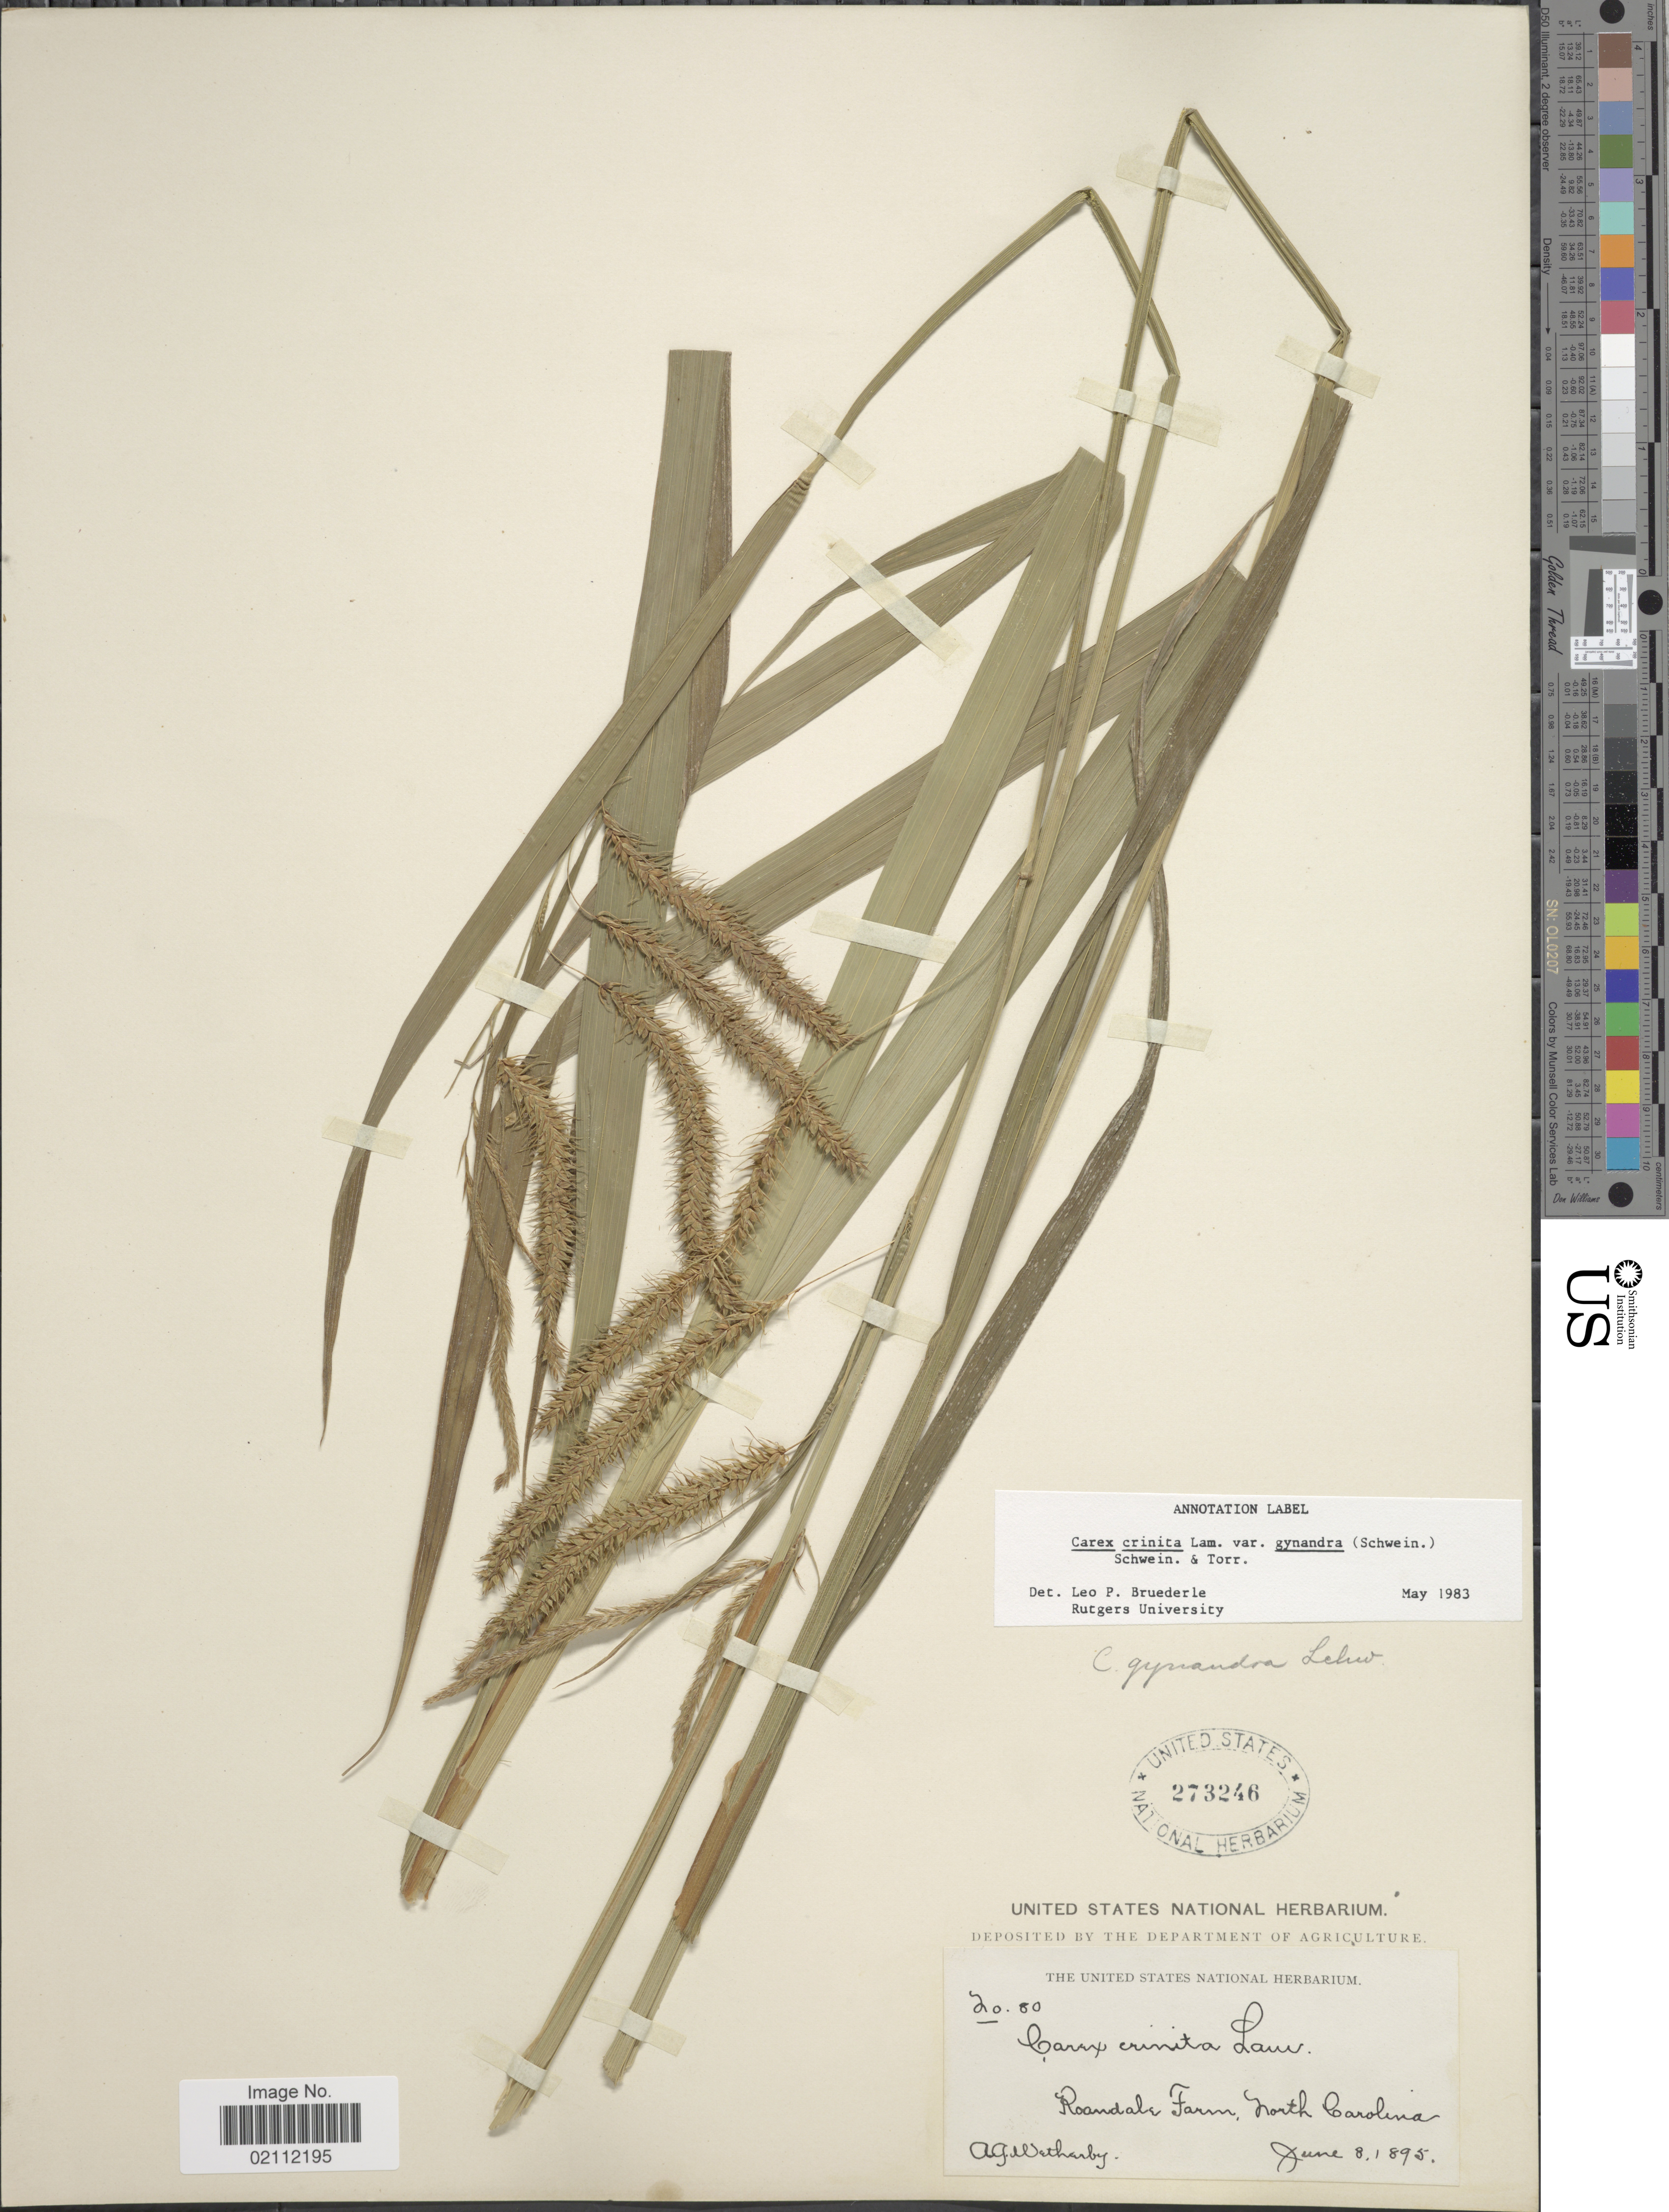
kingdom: Plantae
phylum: Tracheophyta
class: Liliopsida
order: Poales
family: Cyperaceae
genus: Carex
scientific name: Carex gynandra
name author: Schwein.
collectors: A. Wetherby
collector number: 80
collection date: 1895-06-08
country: United States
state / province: North Carolina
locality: Roandale Farm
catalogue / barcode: US 273246